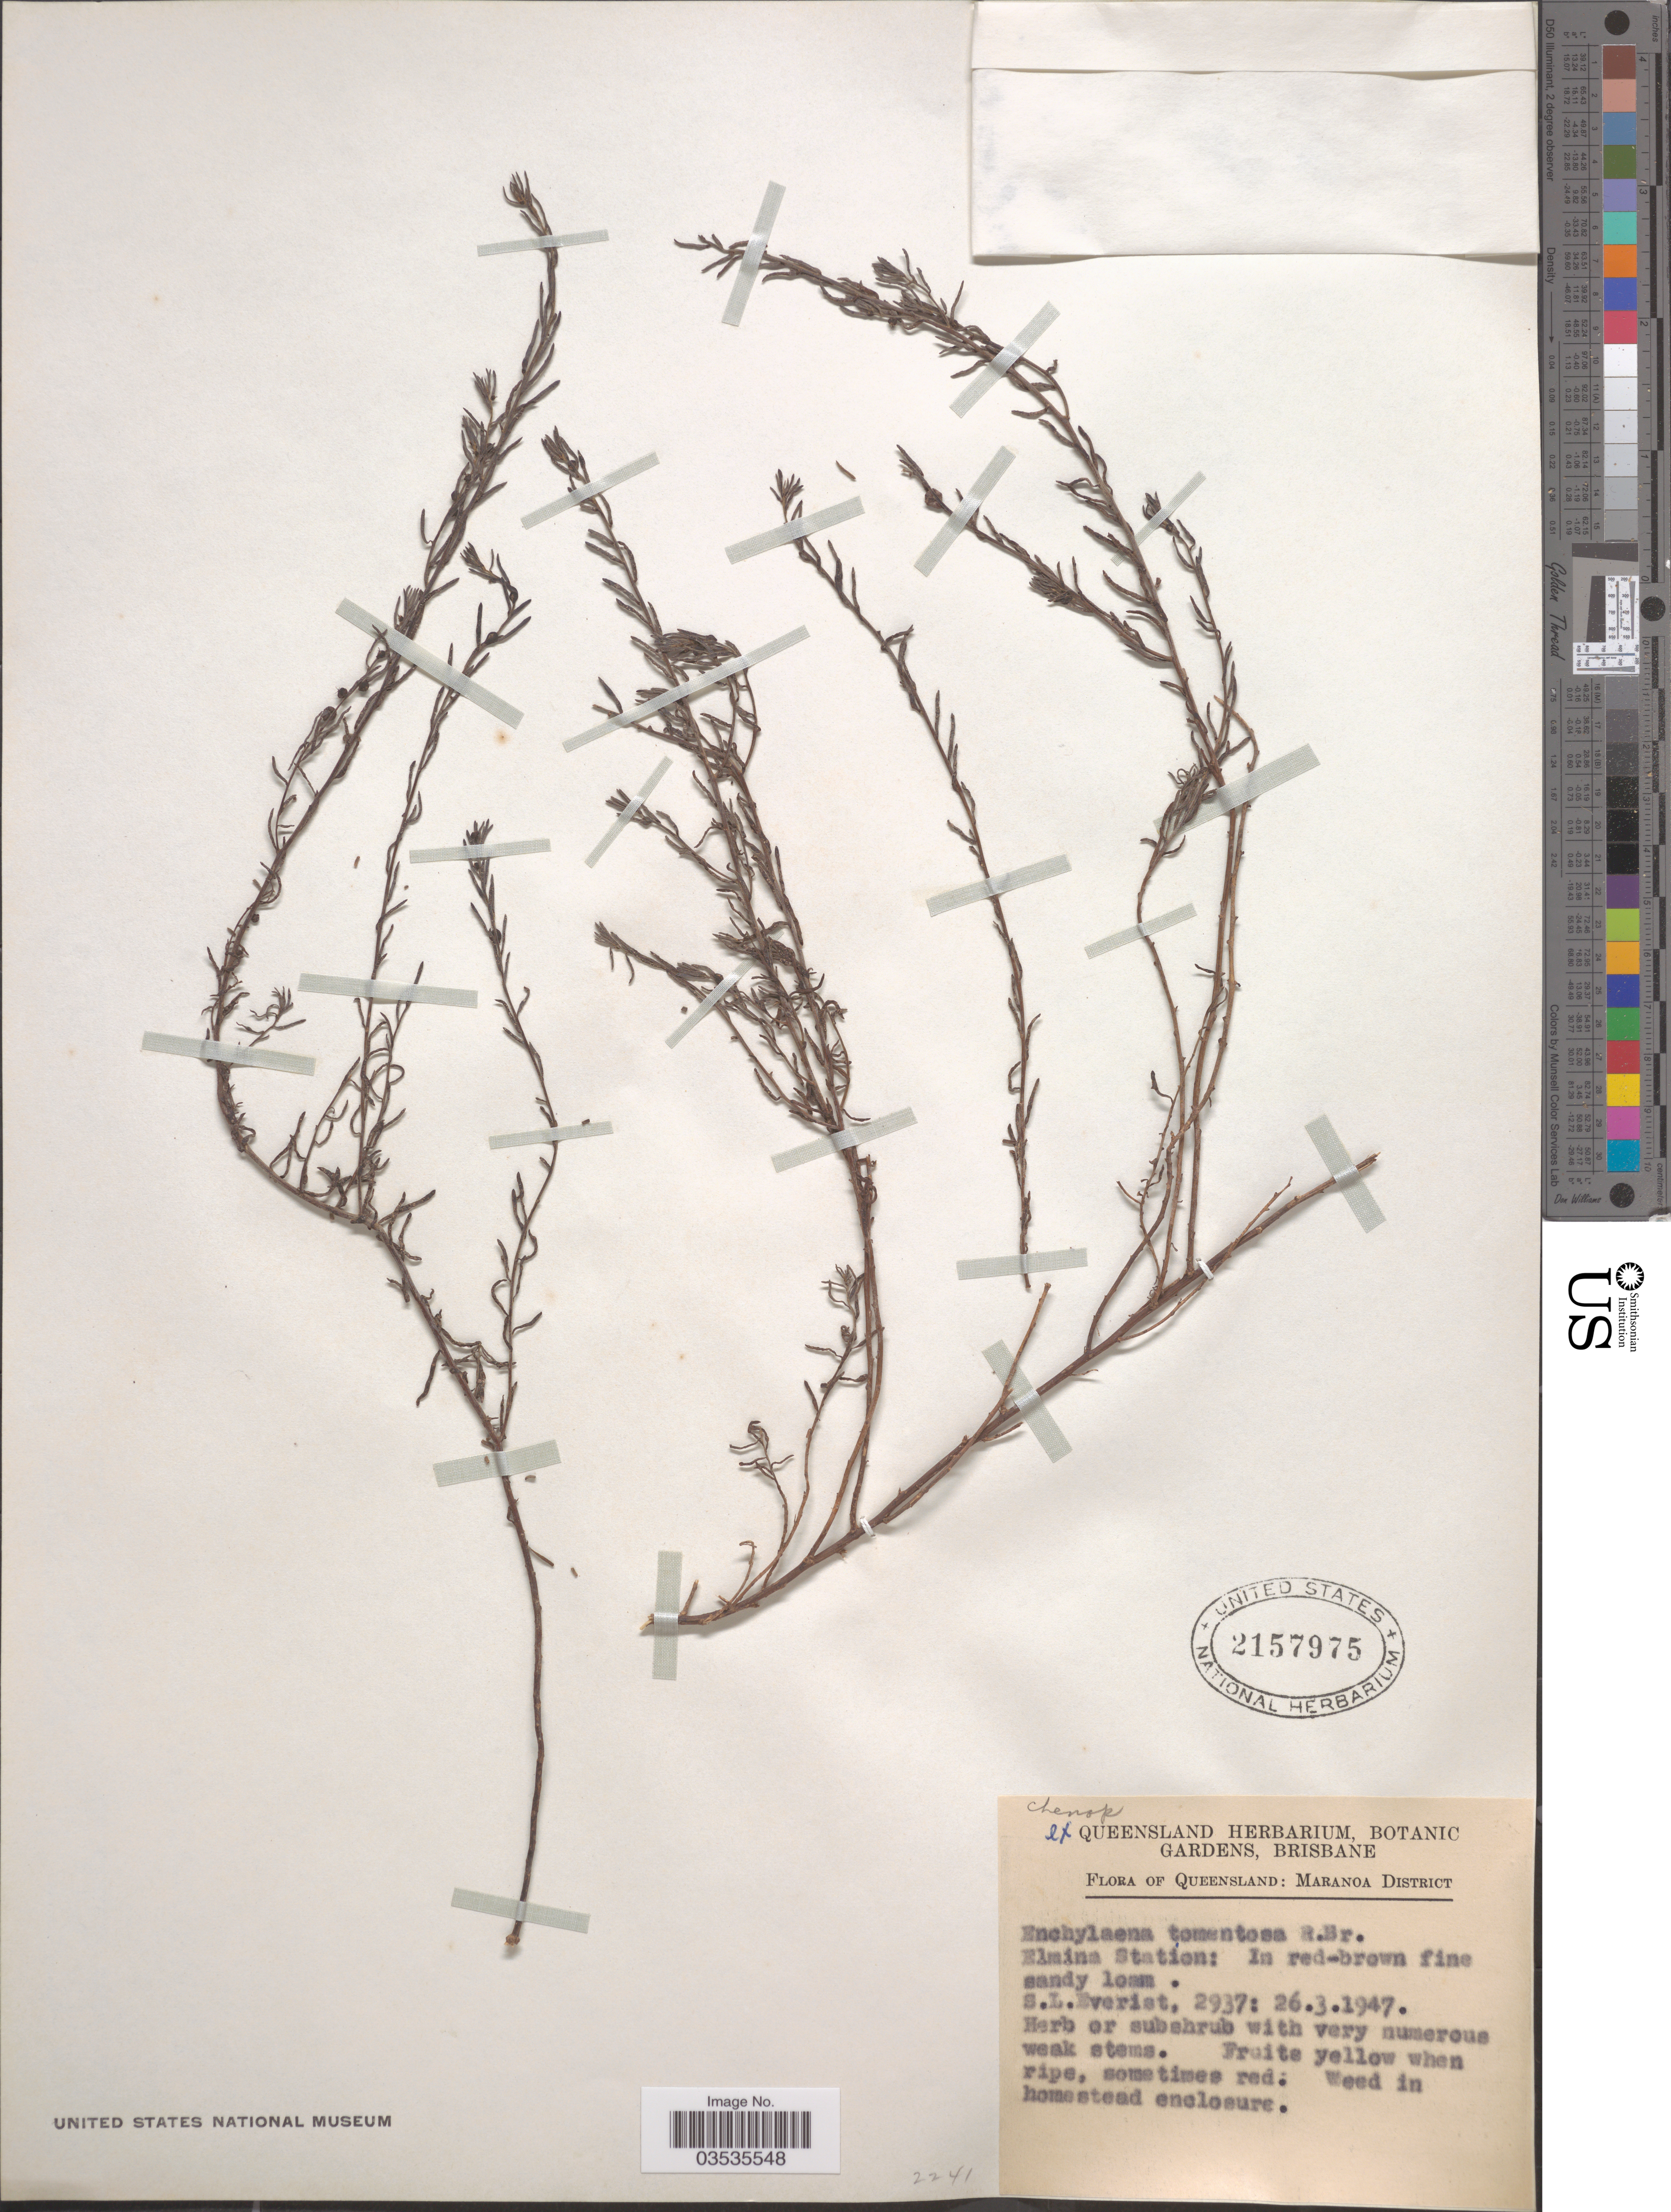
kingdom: Plantae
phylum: Tracheophyta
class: Magnoliopsida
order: Caryophyllales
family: Amaranthaceae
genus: Enchylaena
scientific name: Enchylaena tomentosa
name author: R. Br.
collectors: S. Everist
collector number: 2937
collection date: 1947-03-26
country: Australia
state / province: Queensland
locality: Maranoa District. Elmina Station.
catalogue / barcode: US 2157975